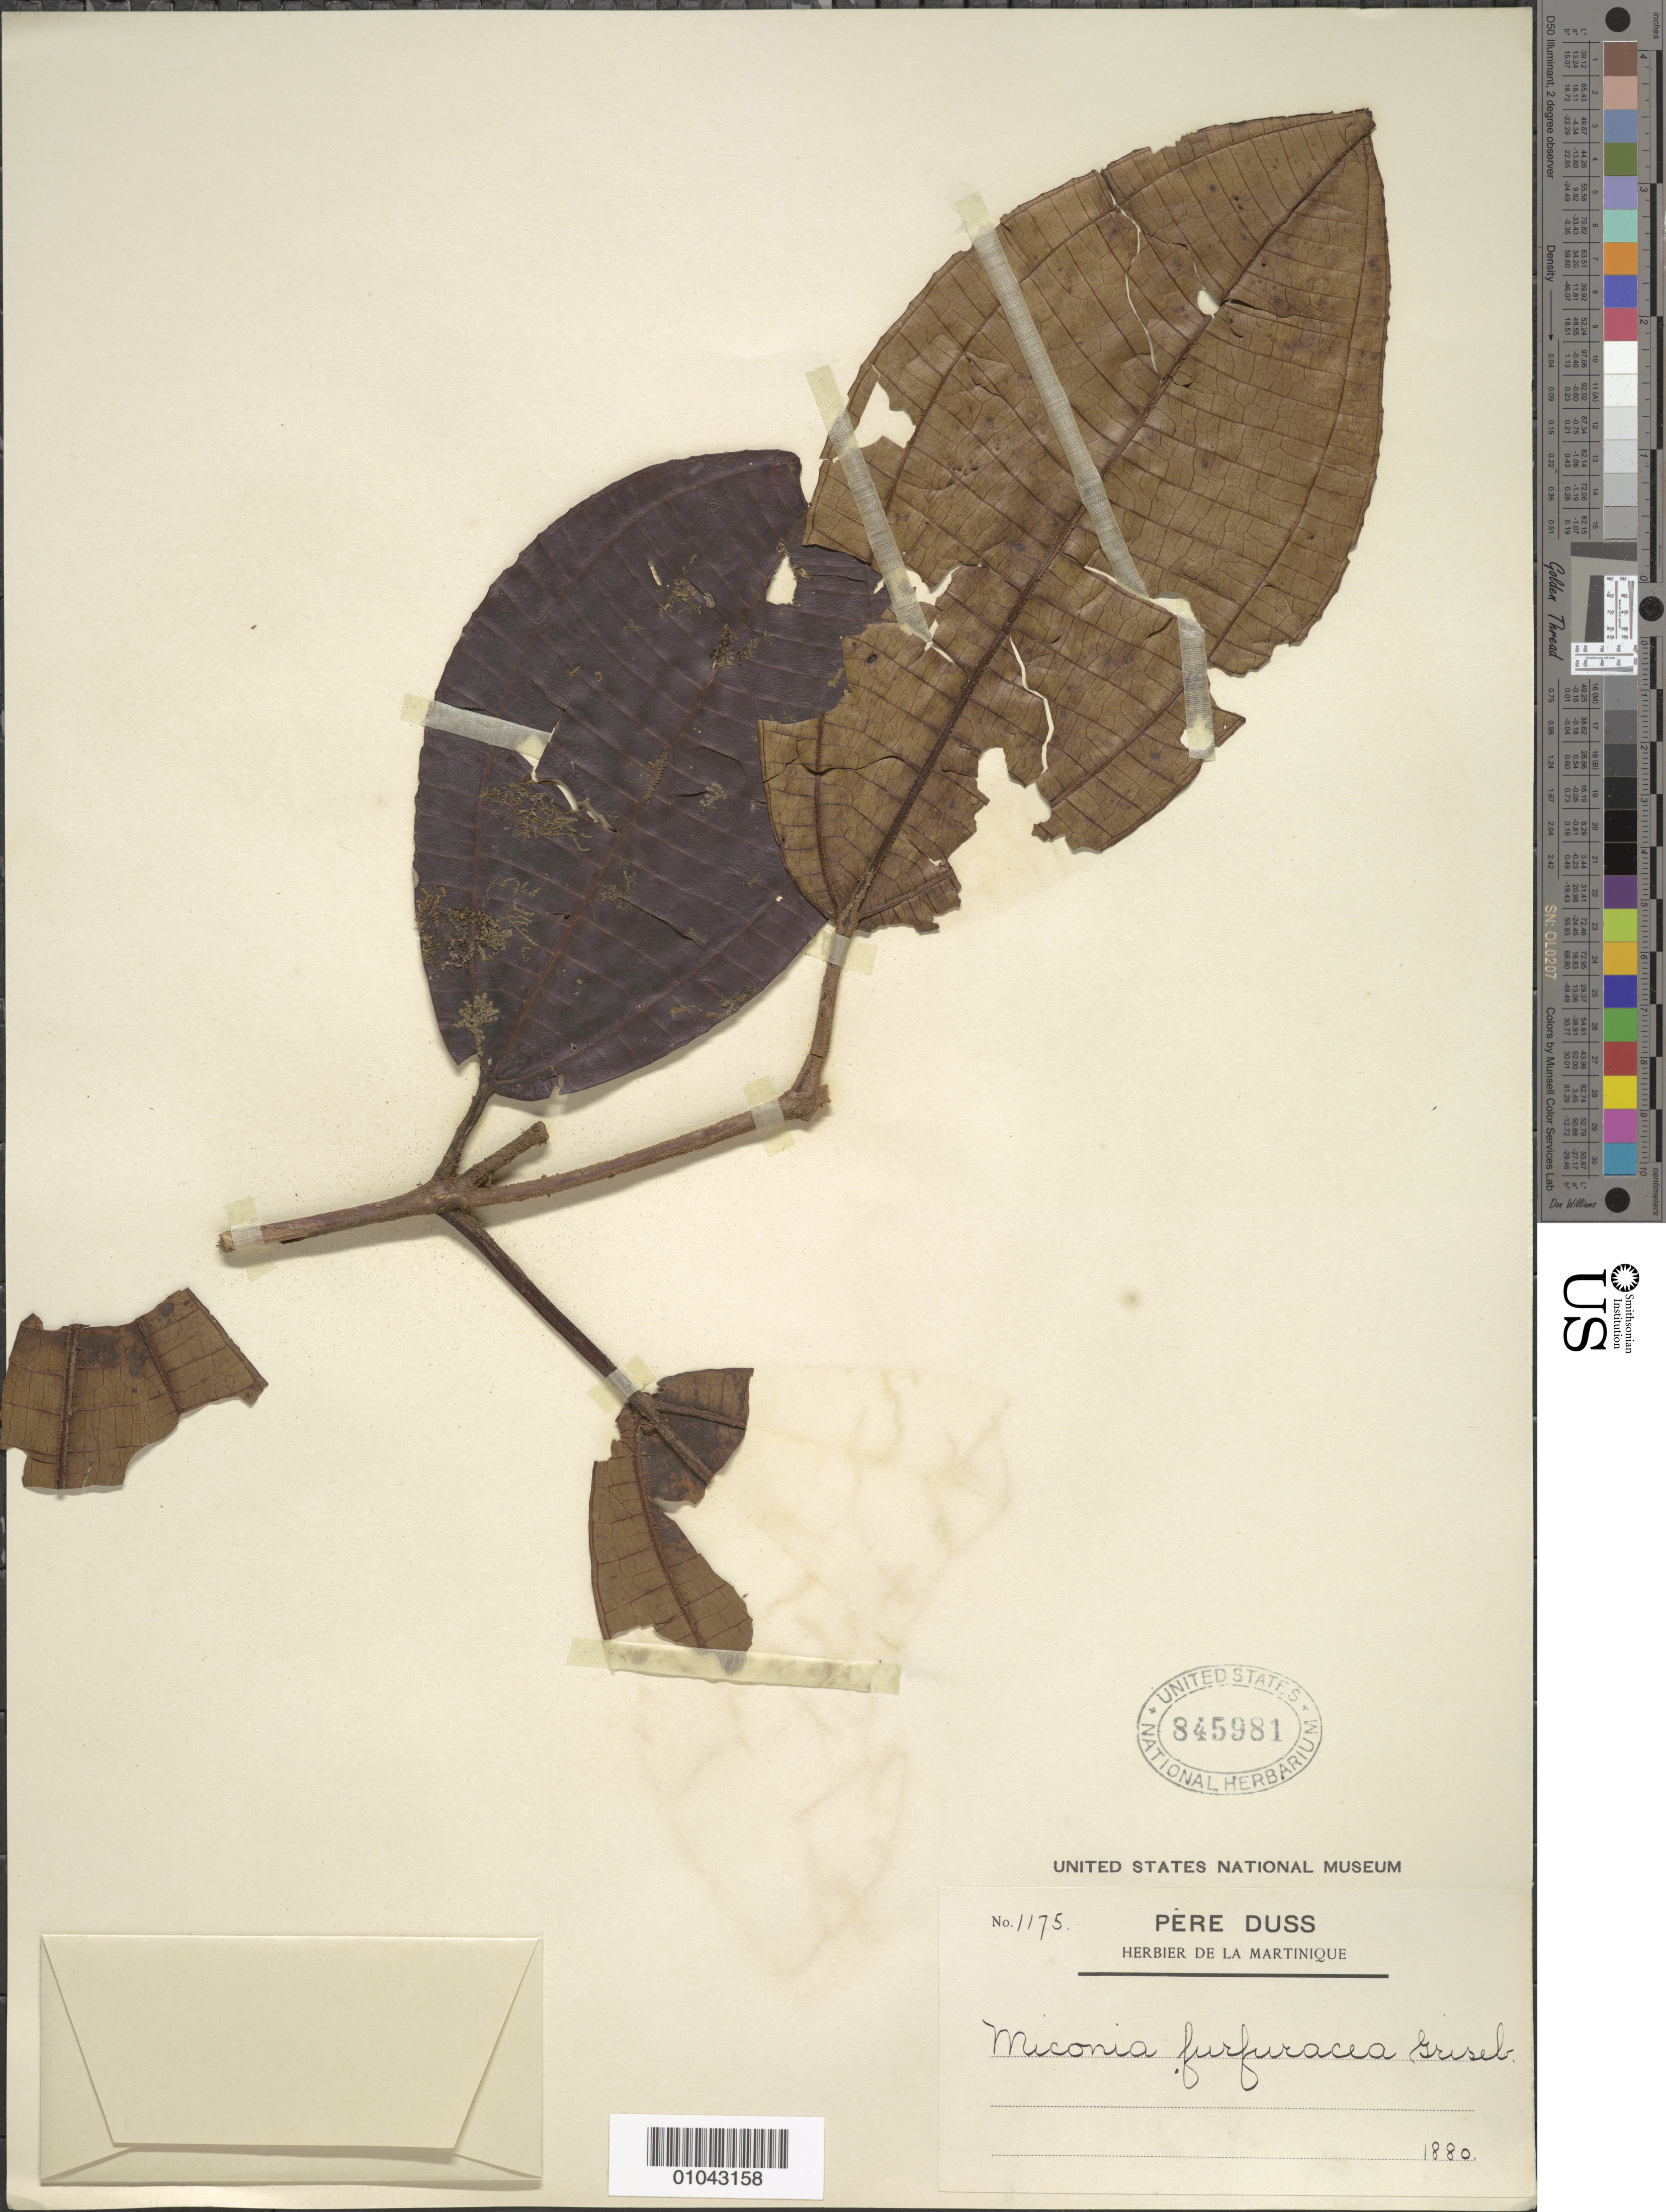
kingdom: Plantae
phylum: Tracheophyta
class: Magnoliopsida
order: Myrtales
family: Melastomataceae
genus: Miconia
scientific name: Miconia furfuracea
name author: (Vahl) Griseb.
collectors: Père Duss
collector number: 1175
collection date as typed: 1880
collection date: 1880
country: St. Lucia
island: St. Lucia I.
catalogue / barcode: US 845981